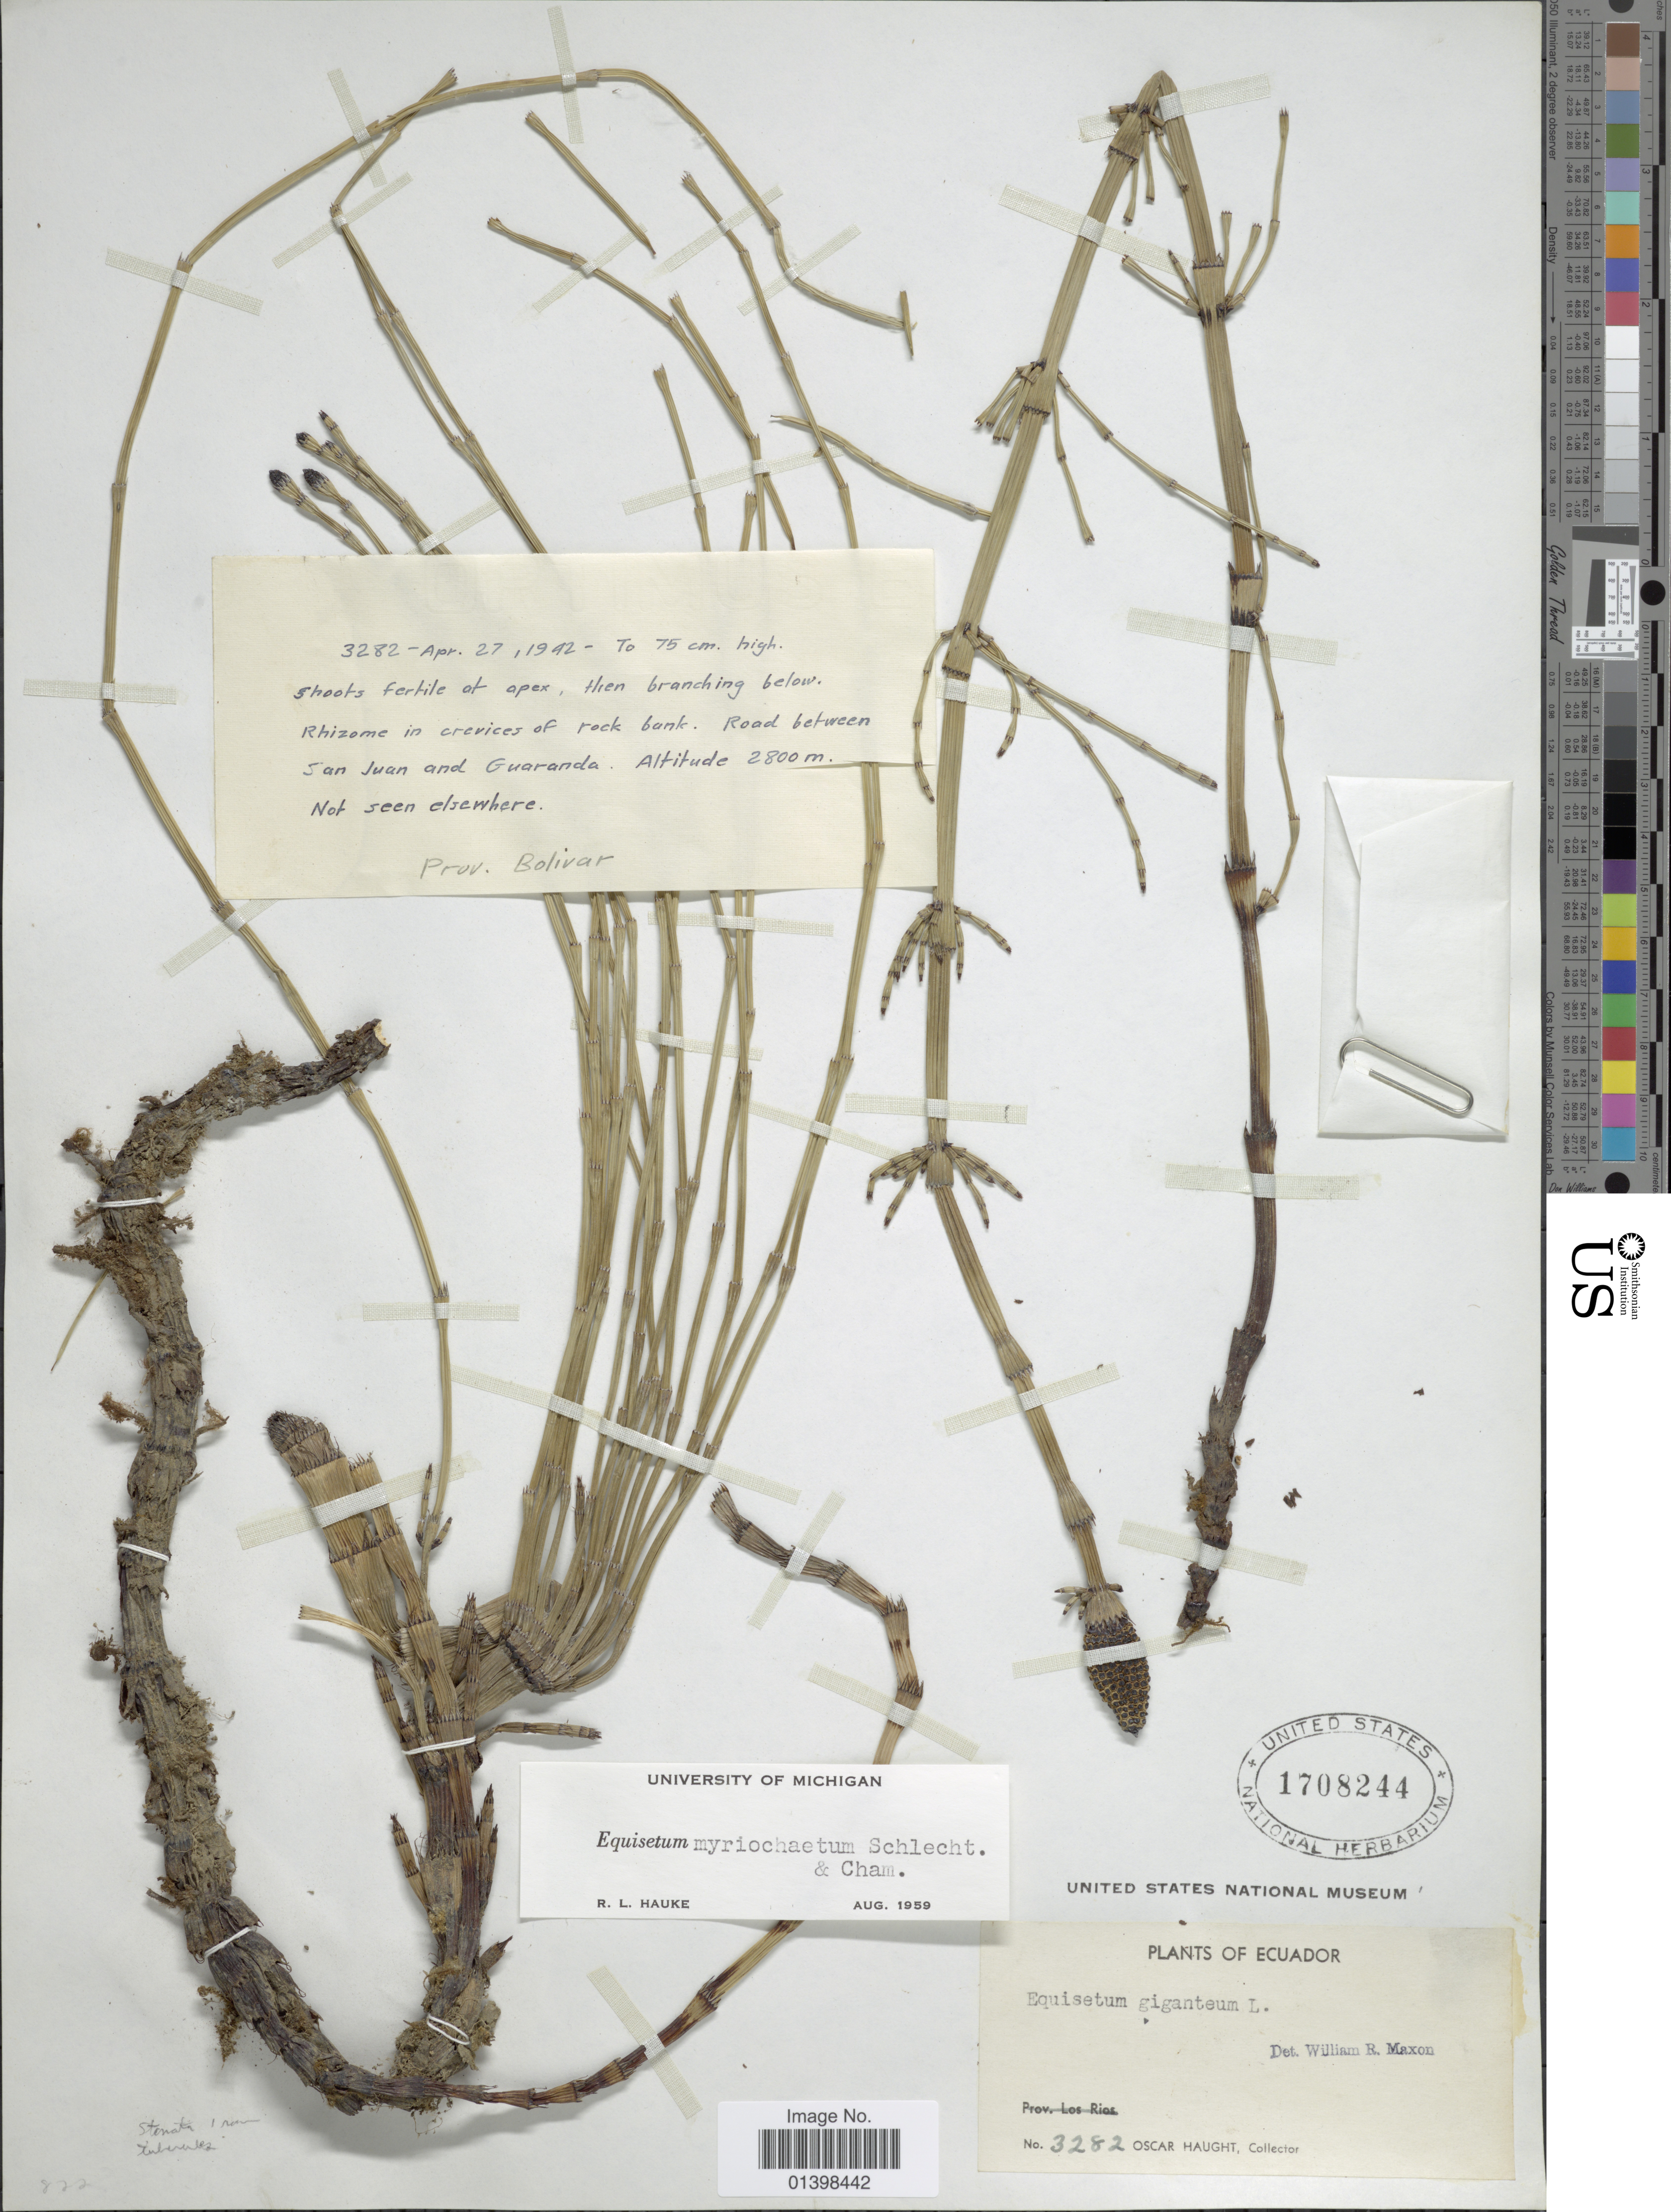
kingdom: Plantae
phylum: Tracheophyta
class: Polypodiopsida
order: Equisetales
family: Equisetaceae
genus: Equisetum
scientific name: Equisetum myriochaetum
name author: Schltdl. & Cham.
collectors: O. L. Haught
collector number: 3282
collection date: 1942-04-27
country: Ecuador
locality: Road between San Juan and Guaranda, prov Bolivar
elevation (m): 2800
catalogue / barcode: US 1708244